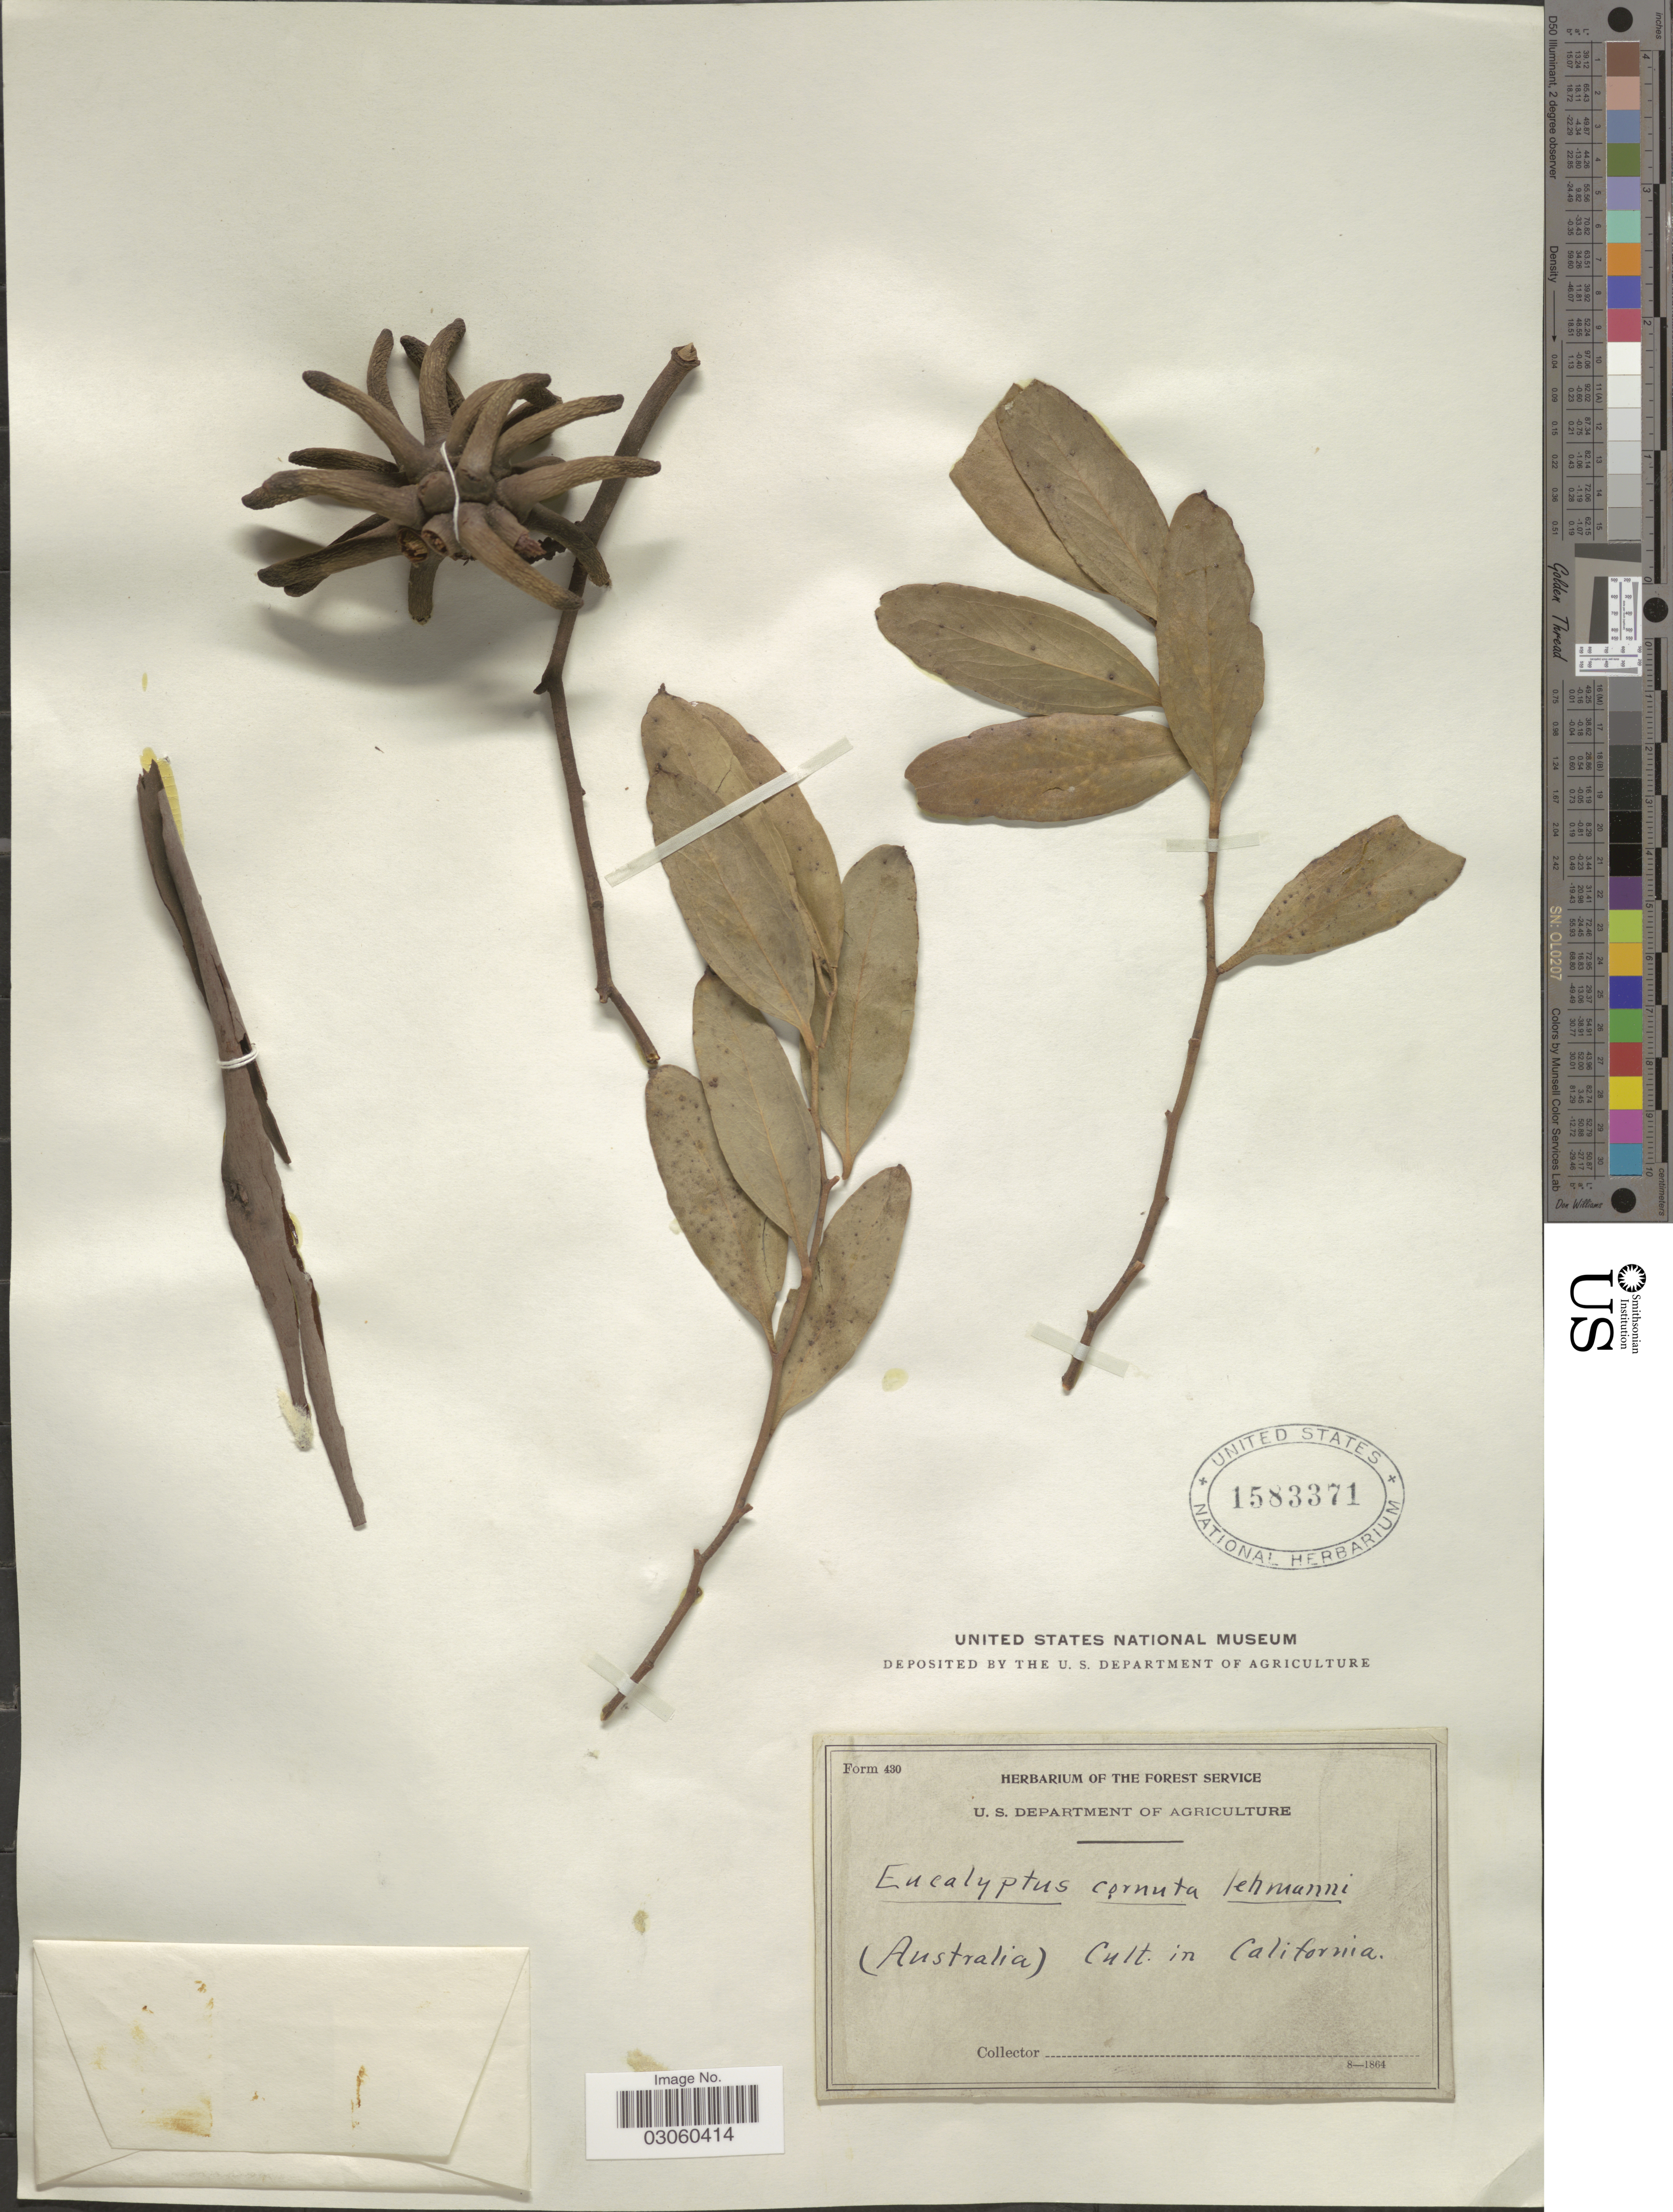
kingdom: Plantae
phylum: Tracheophyta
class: Magnoliopsida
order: Myrtales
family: Myrtaceae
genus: Eucalyptus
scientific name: Eucalyptus cornuta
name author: Labill.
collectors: Ex herb. of the Forest Service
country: United States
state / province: California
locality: Cult. in California.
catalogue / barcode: US 1583371